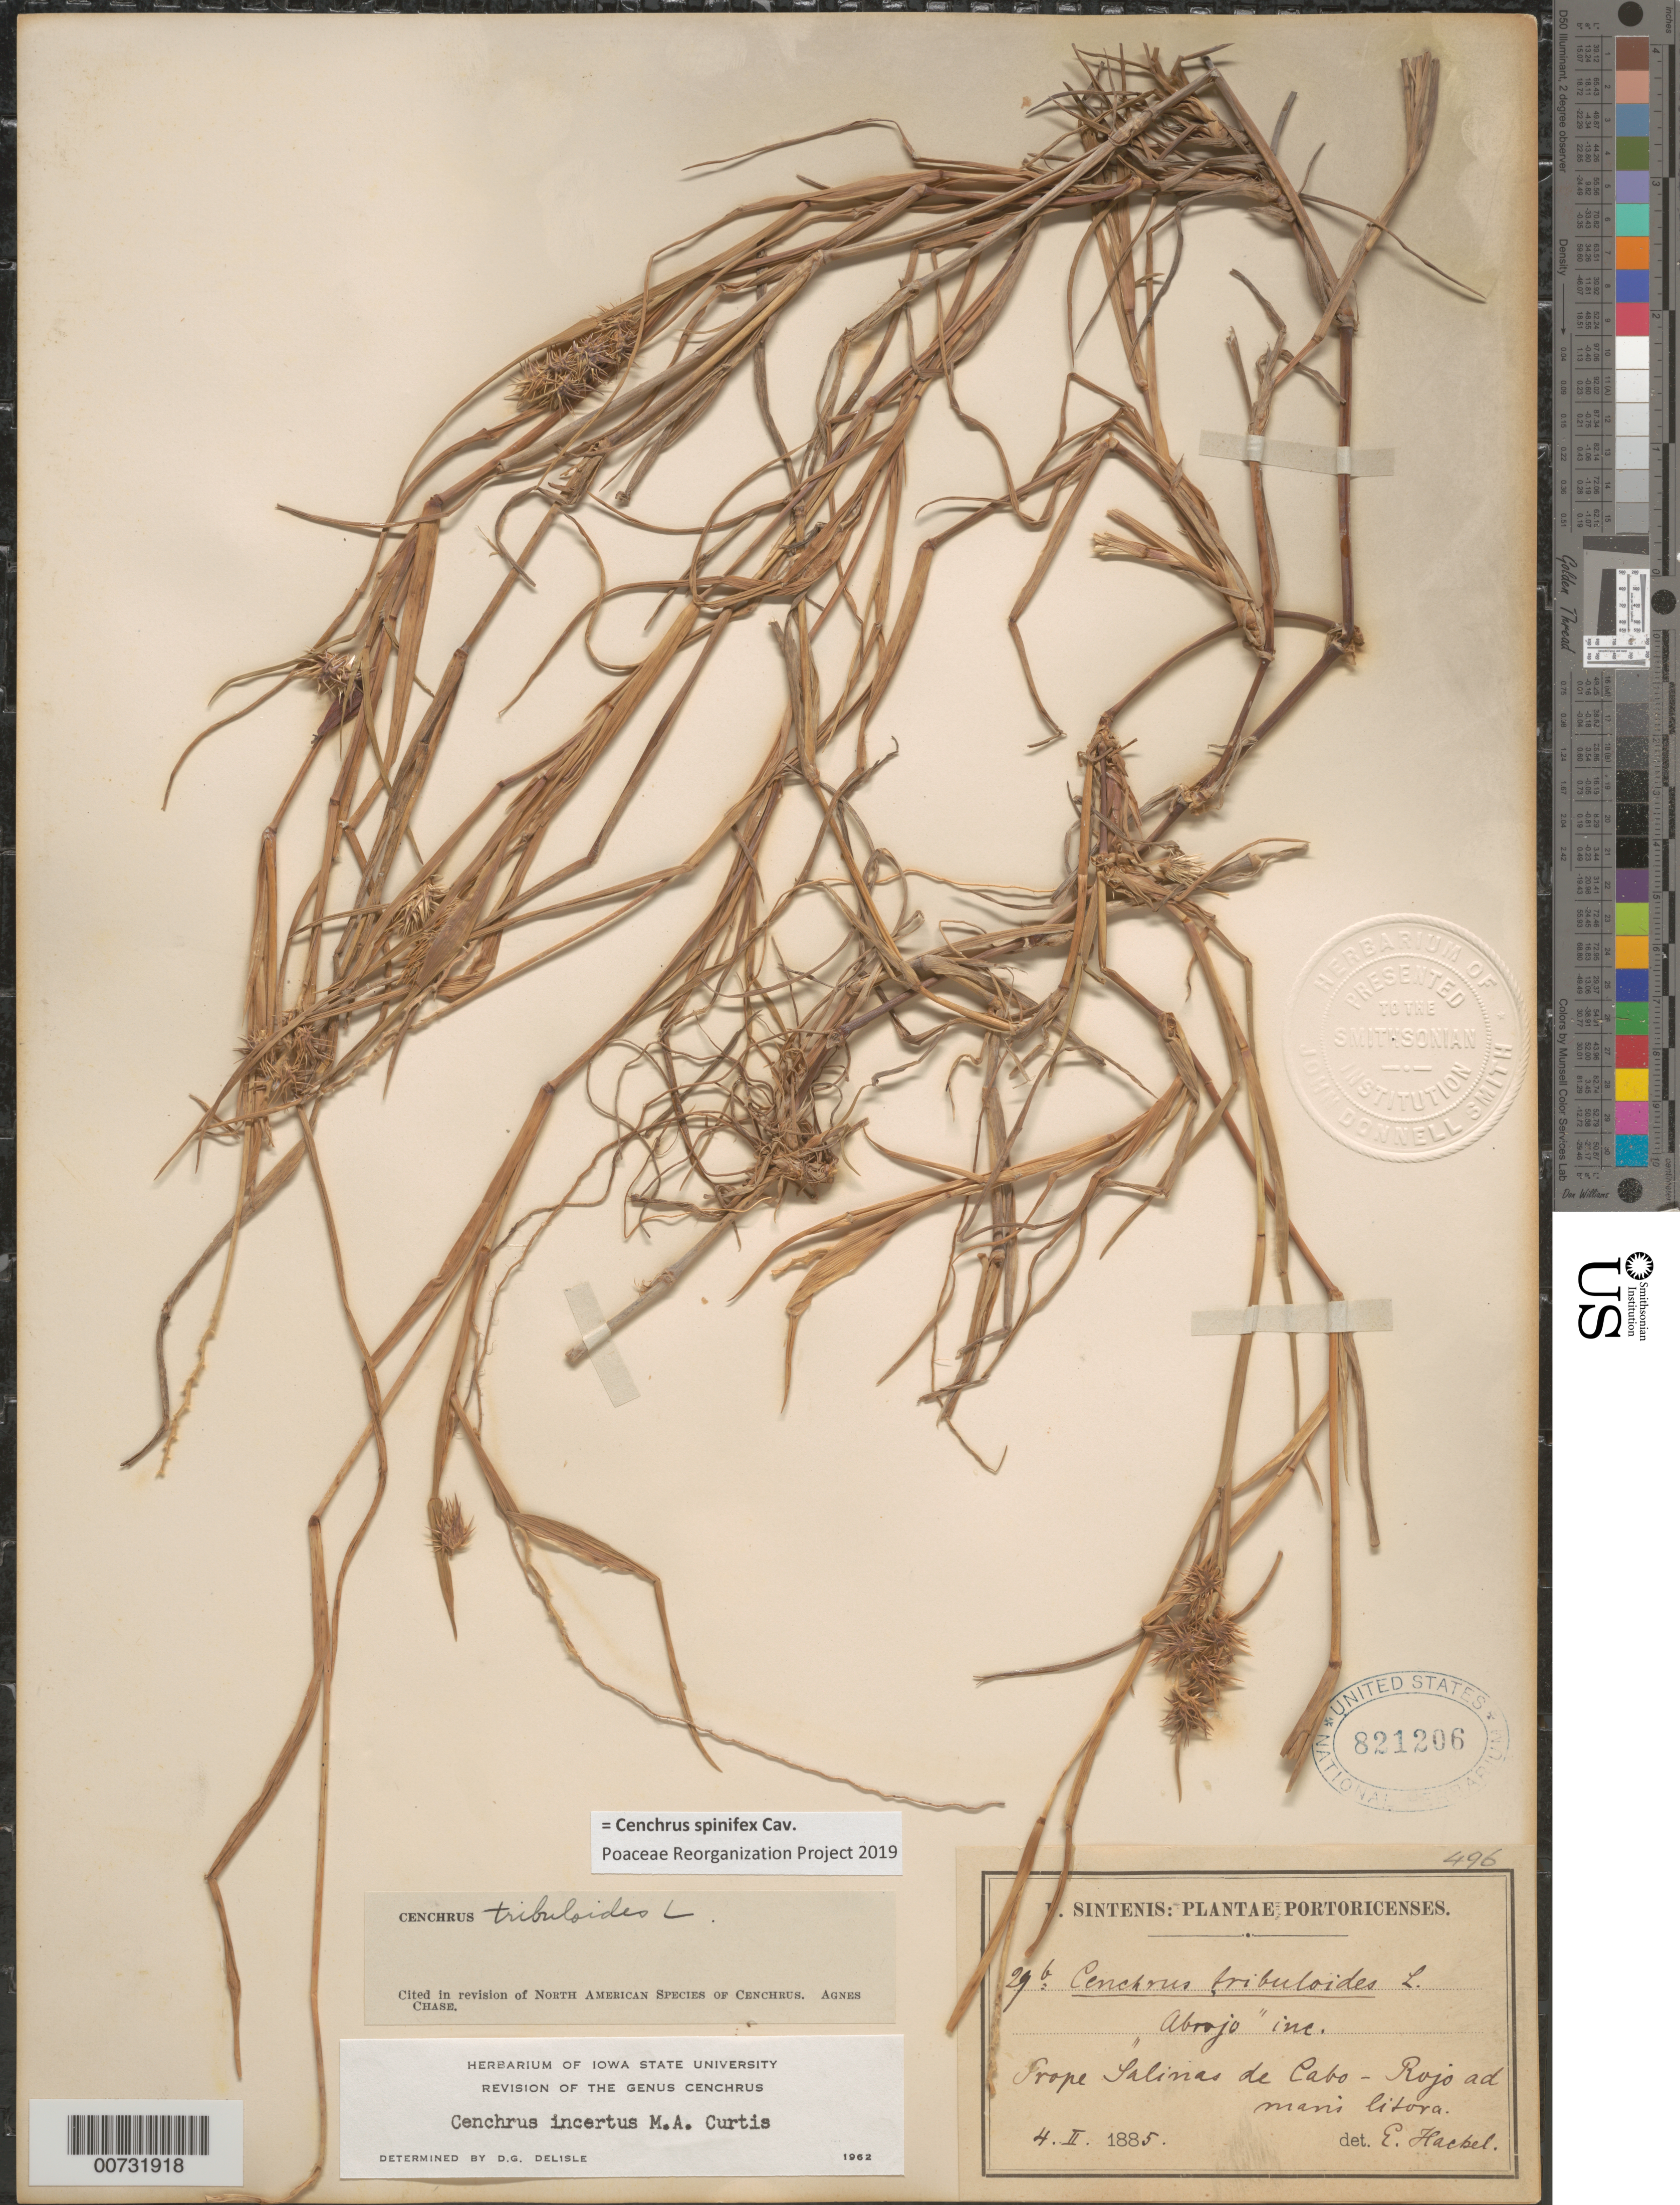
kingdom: Plantae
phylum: Tracheophyta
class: Liliopsida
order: Poales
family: Poaceae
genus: Cenchrus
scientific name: Cenchrus spinifex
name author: Cav.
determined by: Poaceae Reorganization Project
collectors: P. Sintenis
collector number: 29b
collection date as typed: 04 Feb 1885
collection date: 1885-02-04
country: Puerto Rico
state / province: Cabo Rojo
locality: Prope Salinas de Cabo Rojo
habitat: Ad maris litora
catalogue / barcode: US 821206